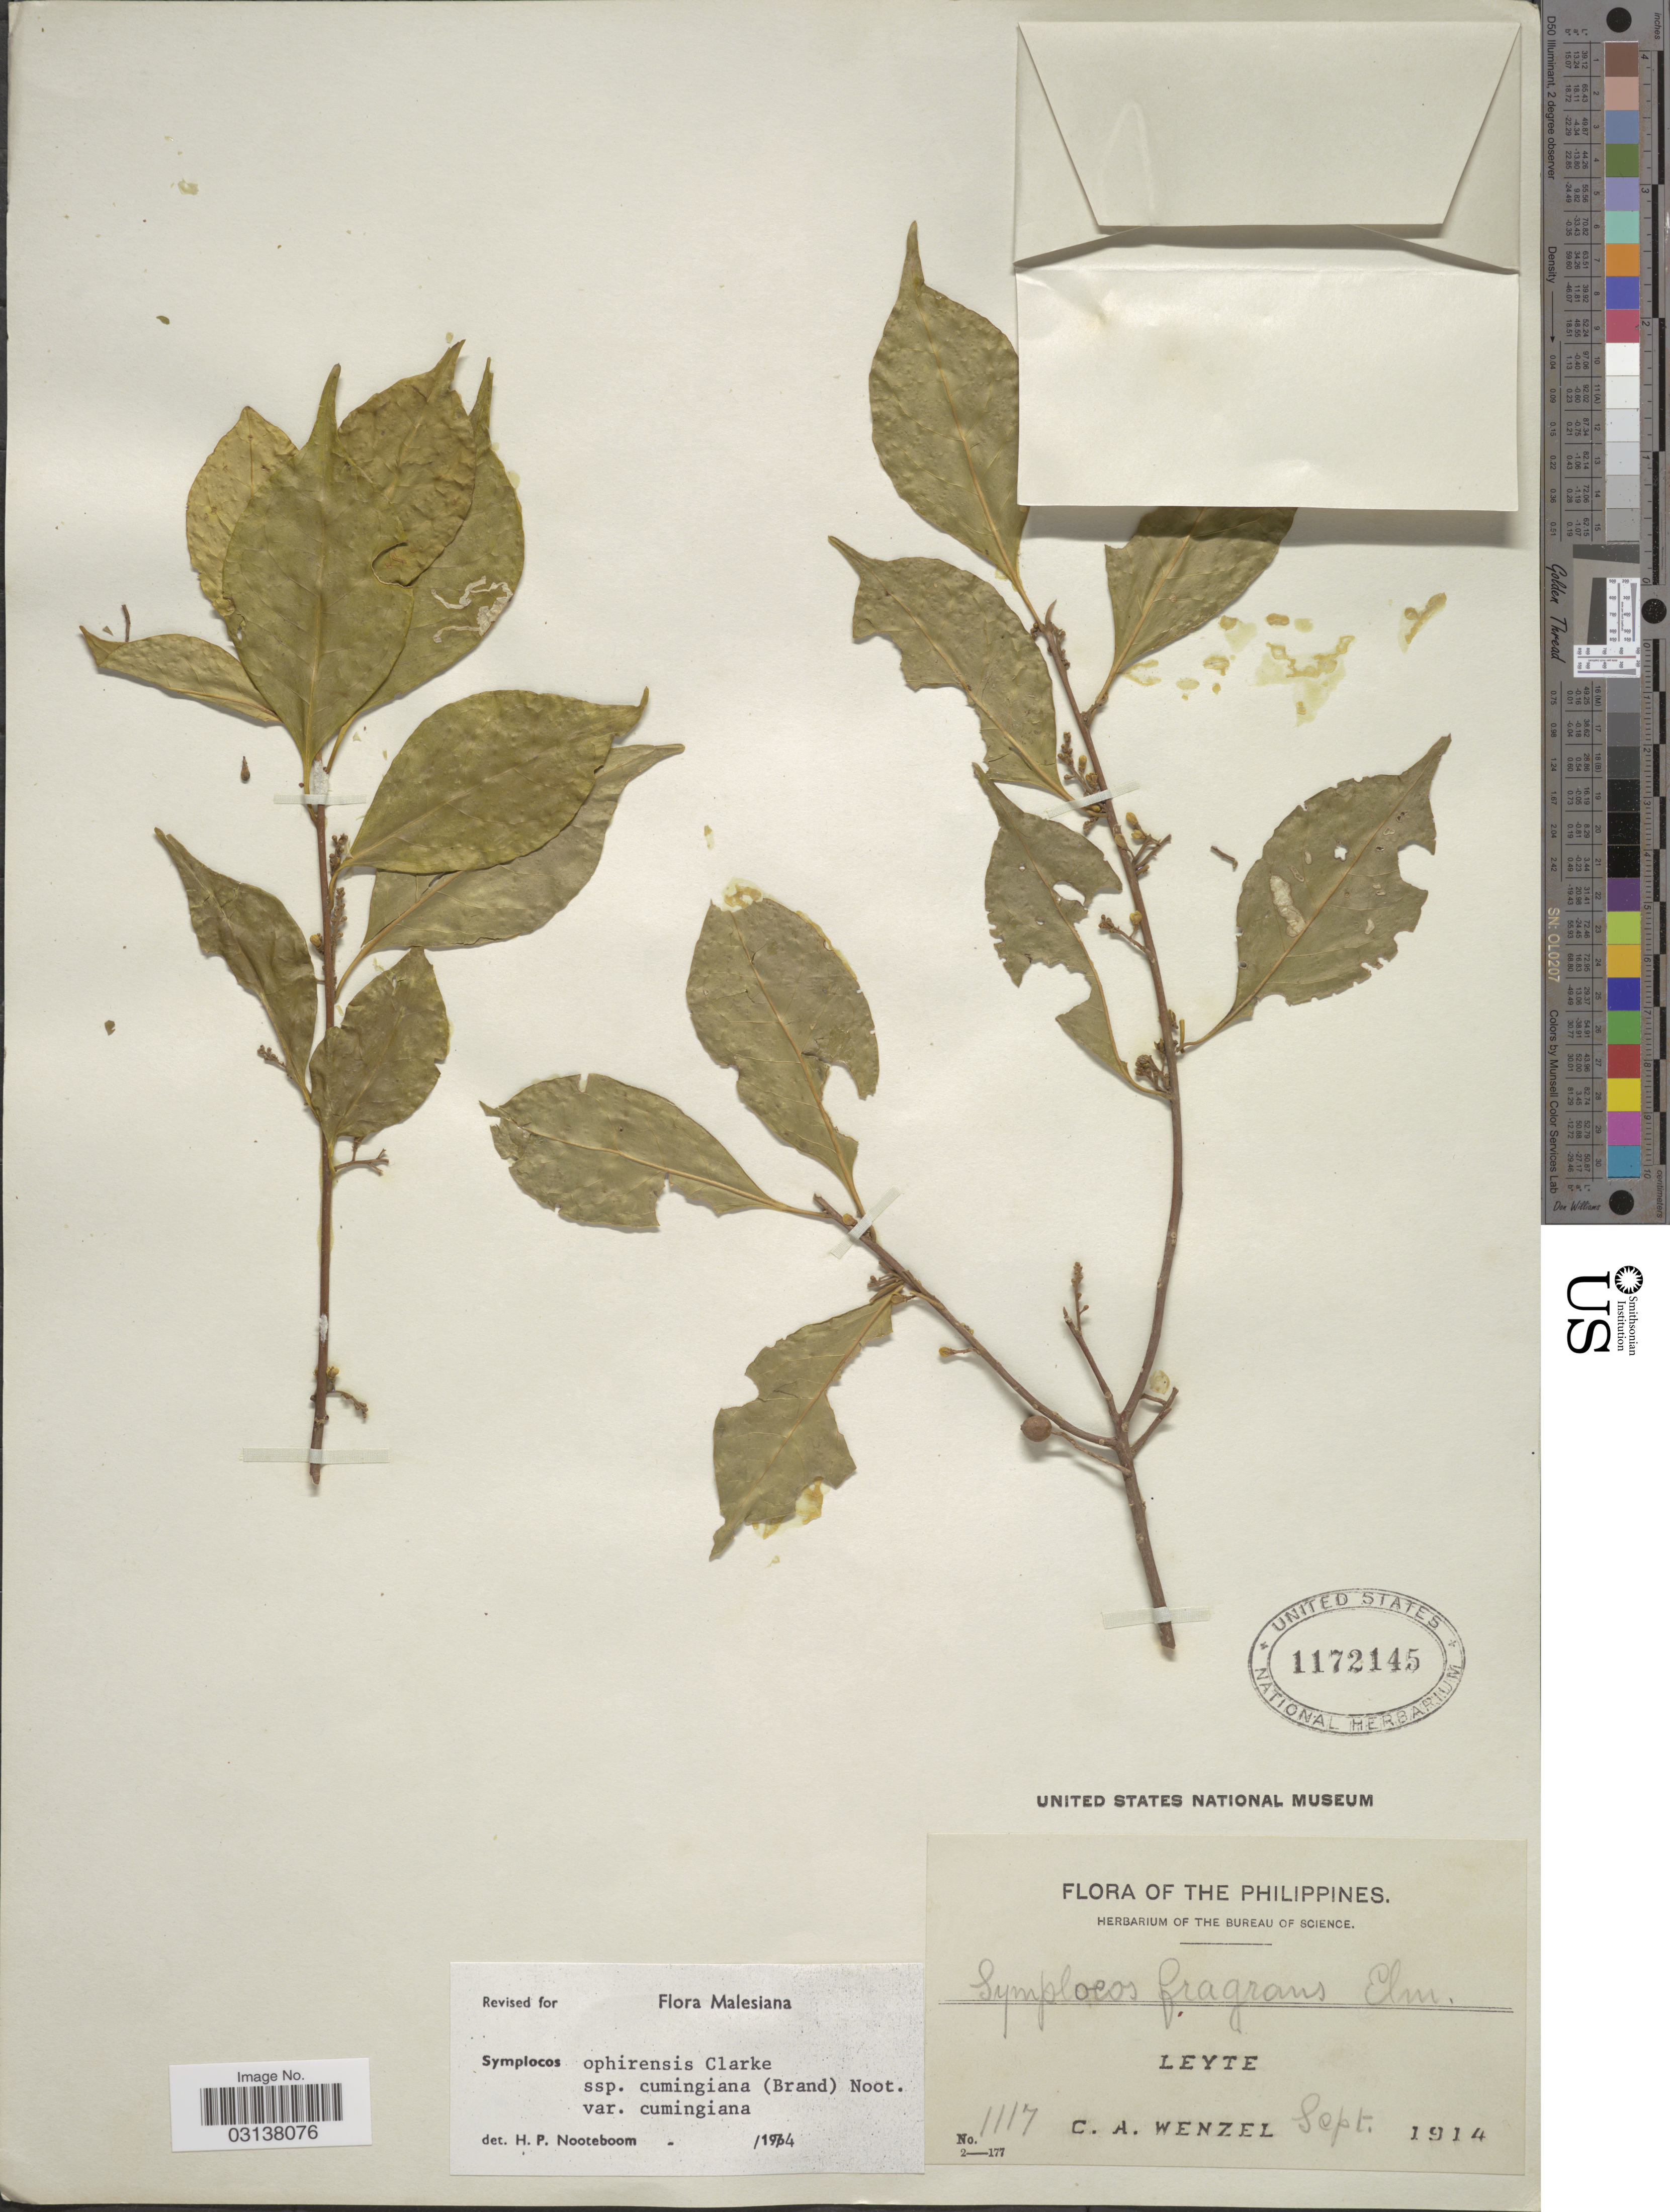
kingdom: Plantae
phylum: Tracheophyta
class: Magnoliopsida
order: Ericales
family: Symplocaceae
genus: Symplocos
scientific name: Symplocos ophirensis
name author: C.B. Clarke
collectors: C. Wenzel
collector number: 1117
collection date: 1914-09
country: Philippines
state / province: Eastern Visayas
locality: The Philippines. Leyte.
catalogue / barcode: US 1172145